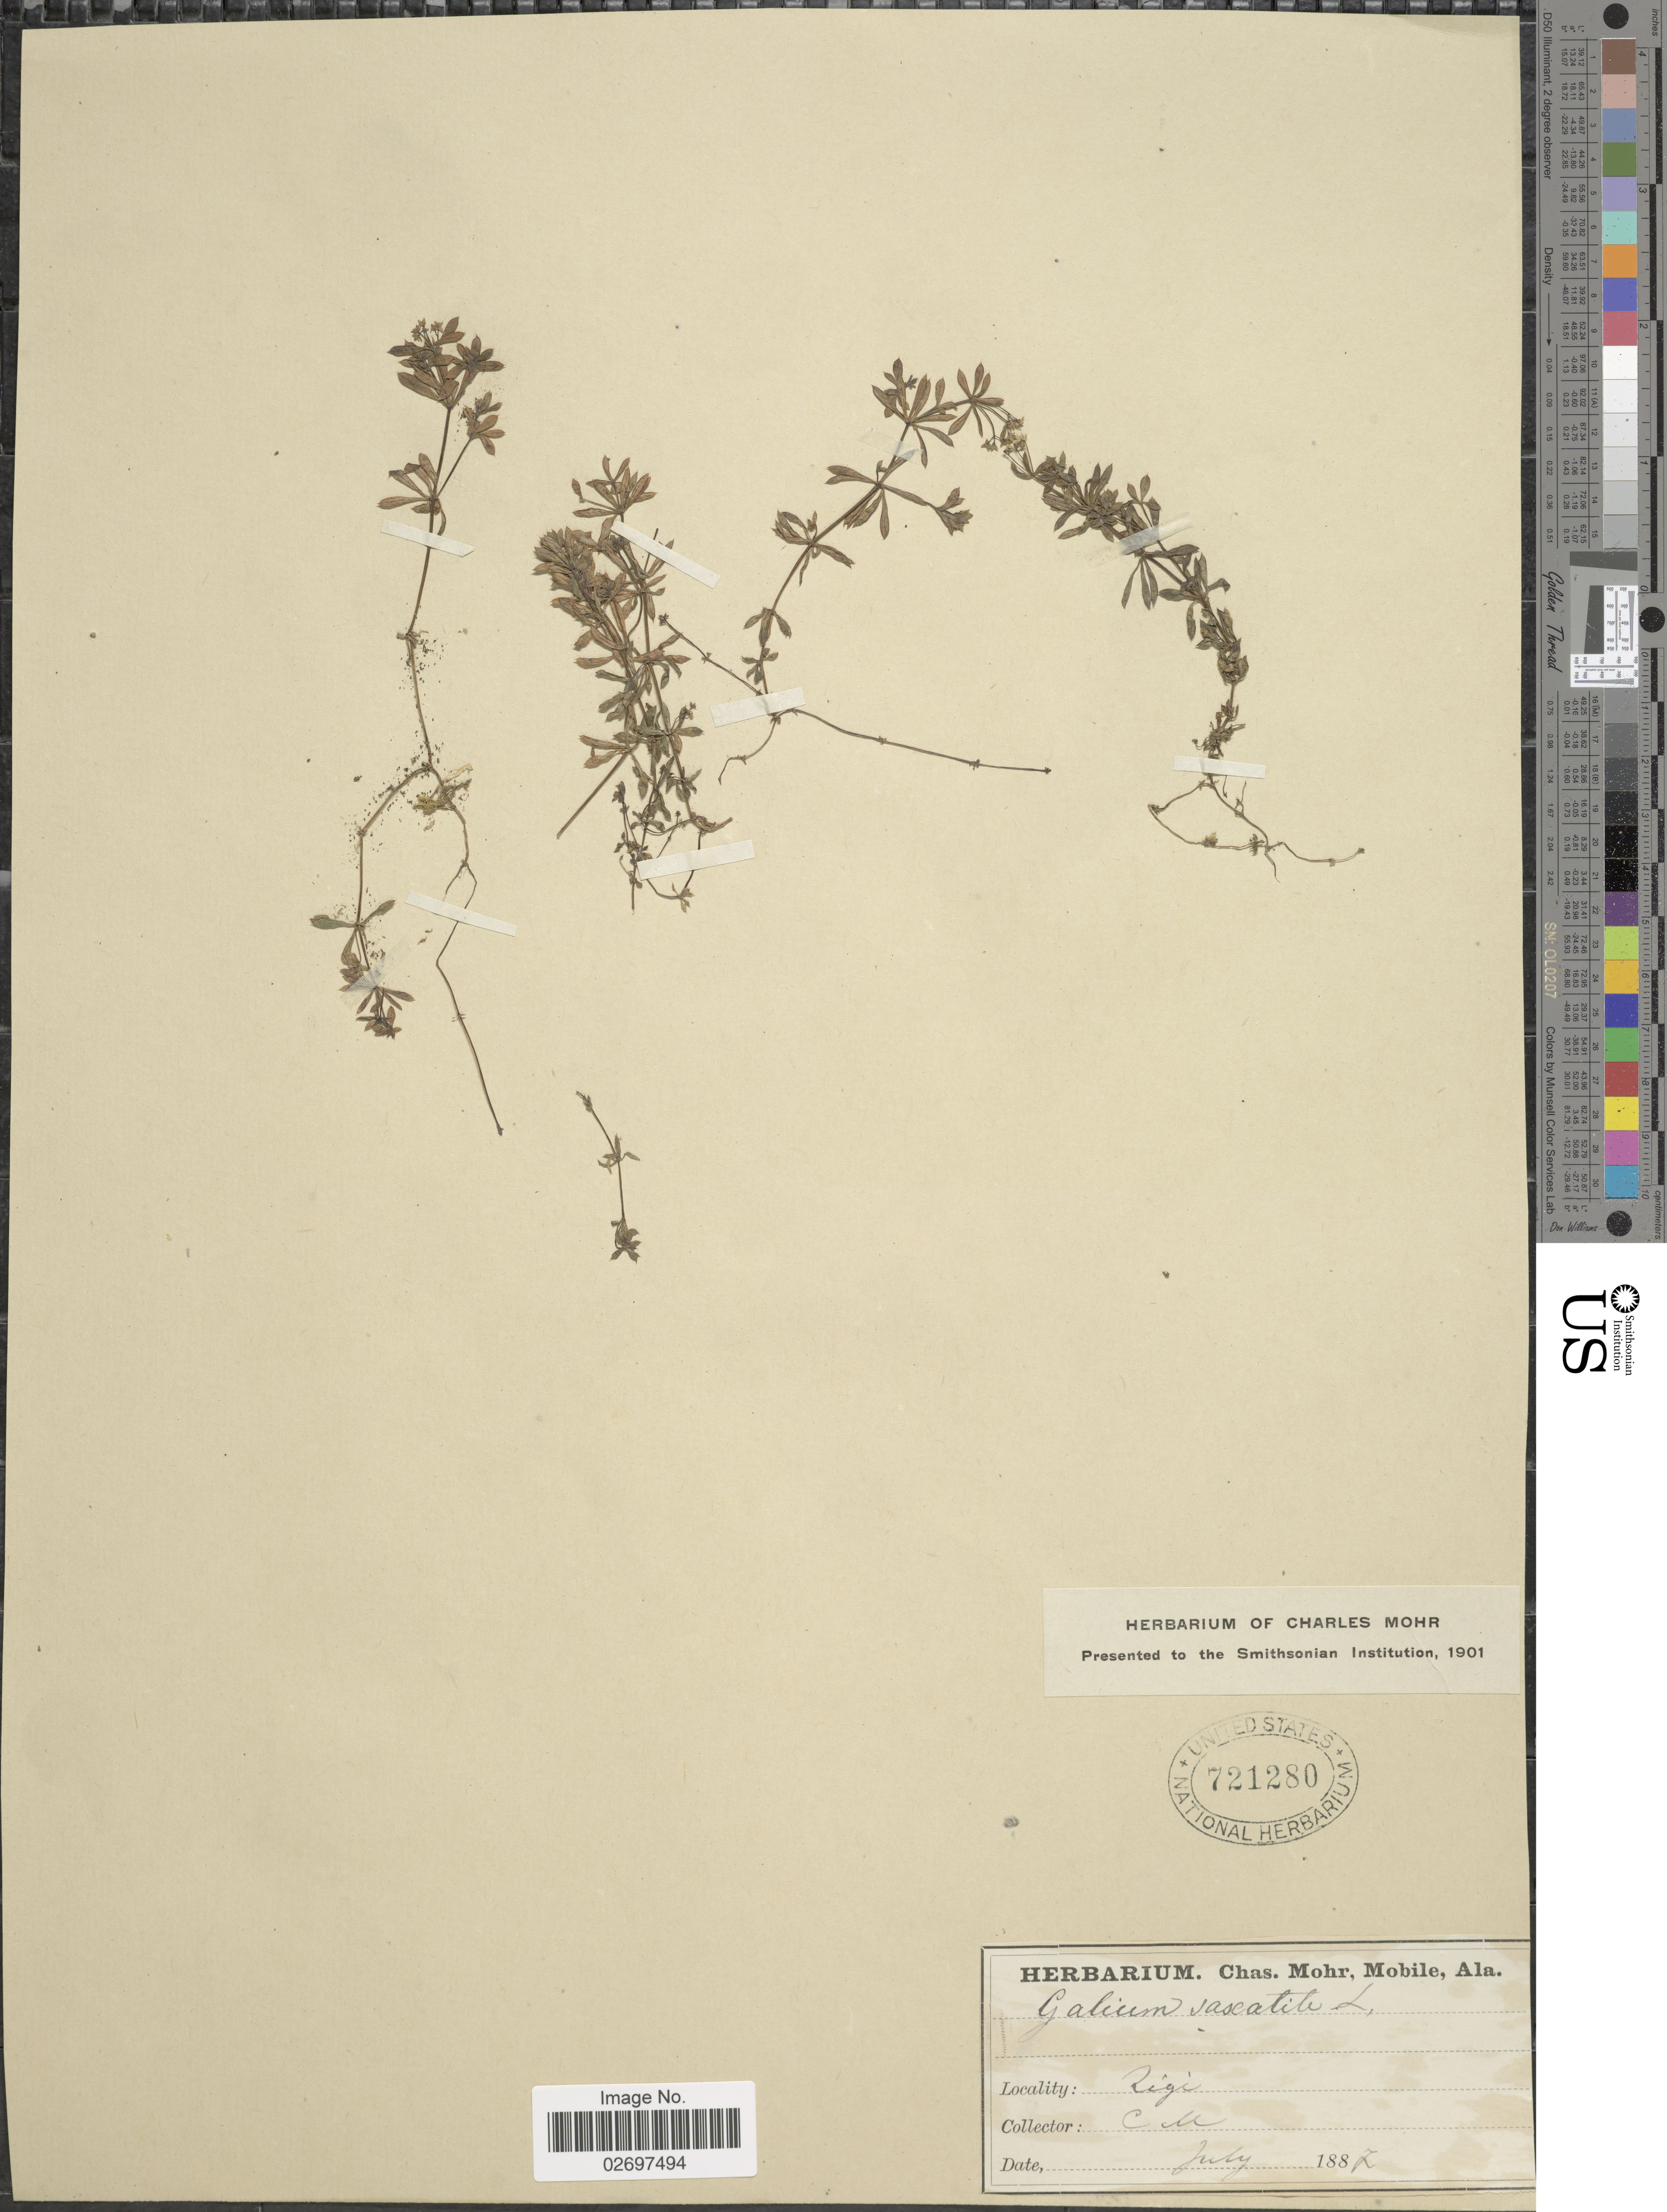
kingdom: Plantae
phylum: Tracheophyta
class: Magnoliopsida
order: Gentianales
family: Rubiaceae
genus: Galium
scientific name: Galium saxatile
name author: L.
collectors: C. T. Mohr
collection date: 1887-07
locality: Ligi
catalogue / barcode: US 721280